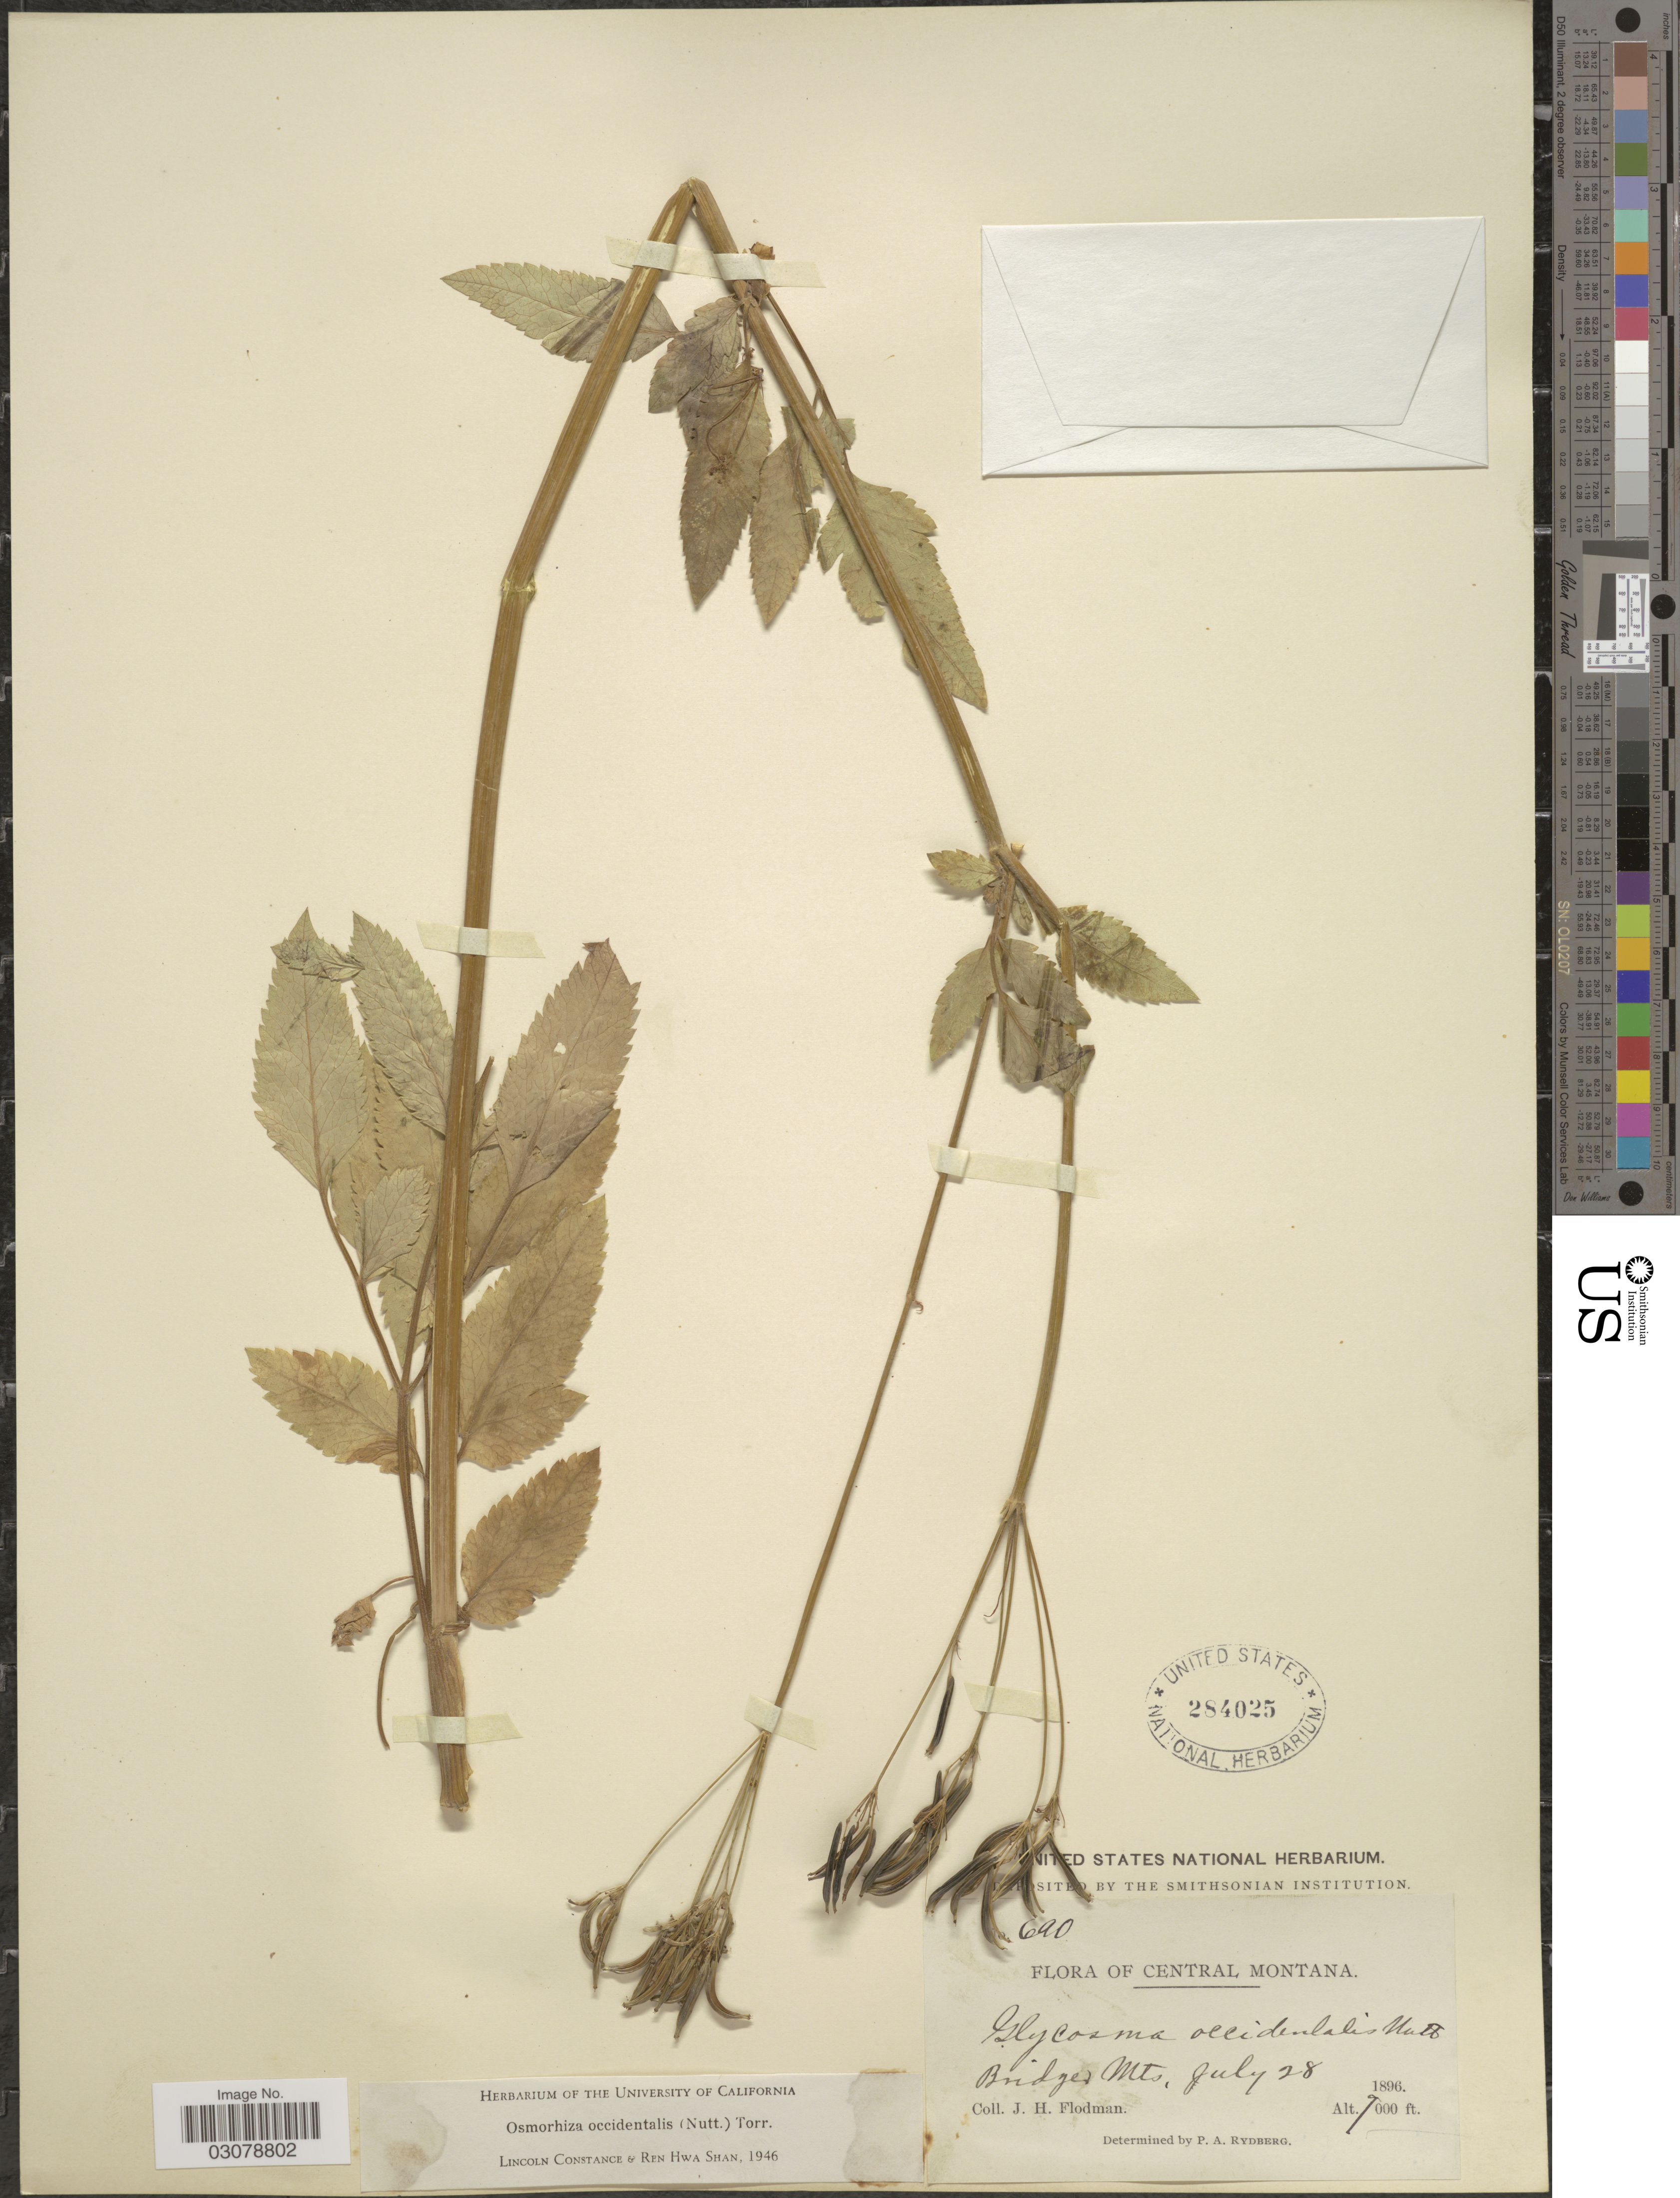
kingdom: Plantae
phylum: Tracheophyta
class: Magnoliopsida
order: Apiales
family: Apiaceae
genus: Osmorhiza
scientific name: Osmorhiza occidentalis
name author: (Nutt.) Torr.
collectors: J. Flodman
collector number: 690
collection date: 1896-07-28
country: United States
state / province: Montana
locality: Central Montana, Bridge Mts.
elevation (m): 2134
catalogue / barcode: US 284025